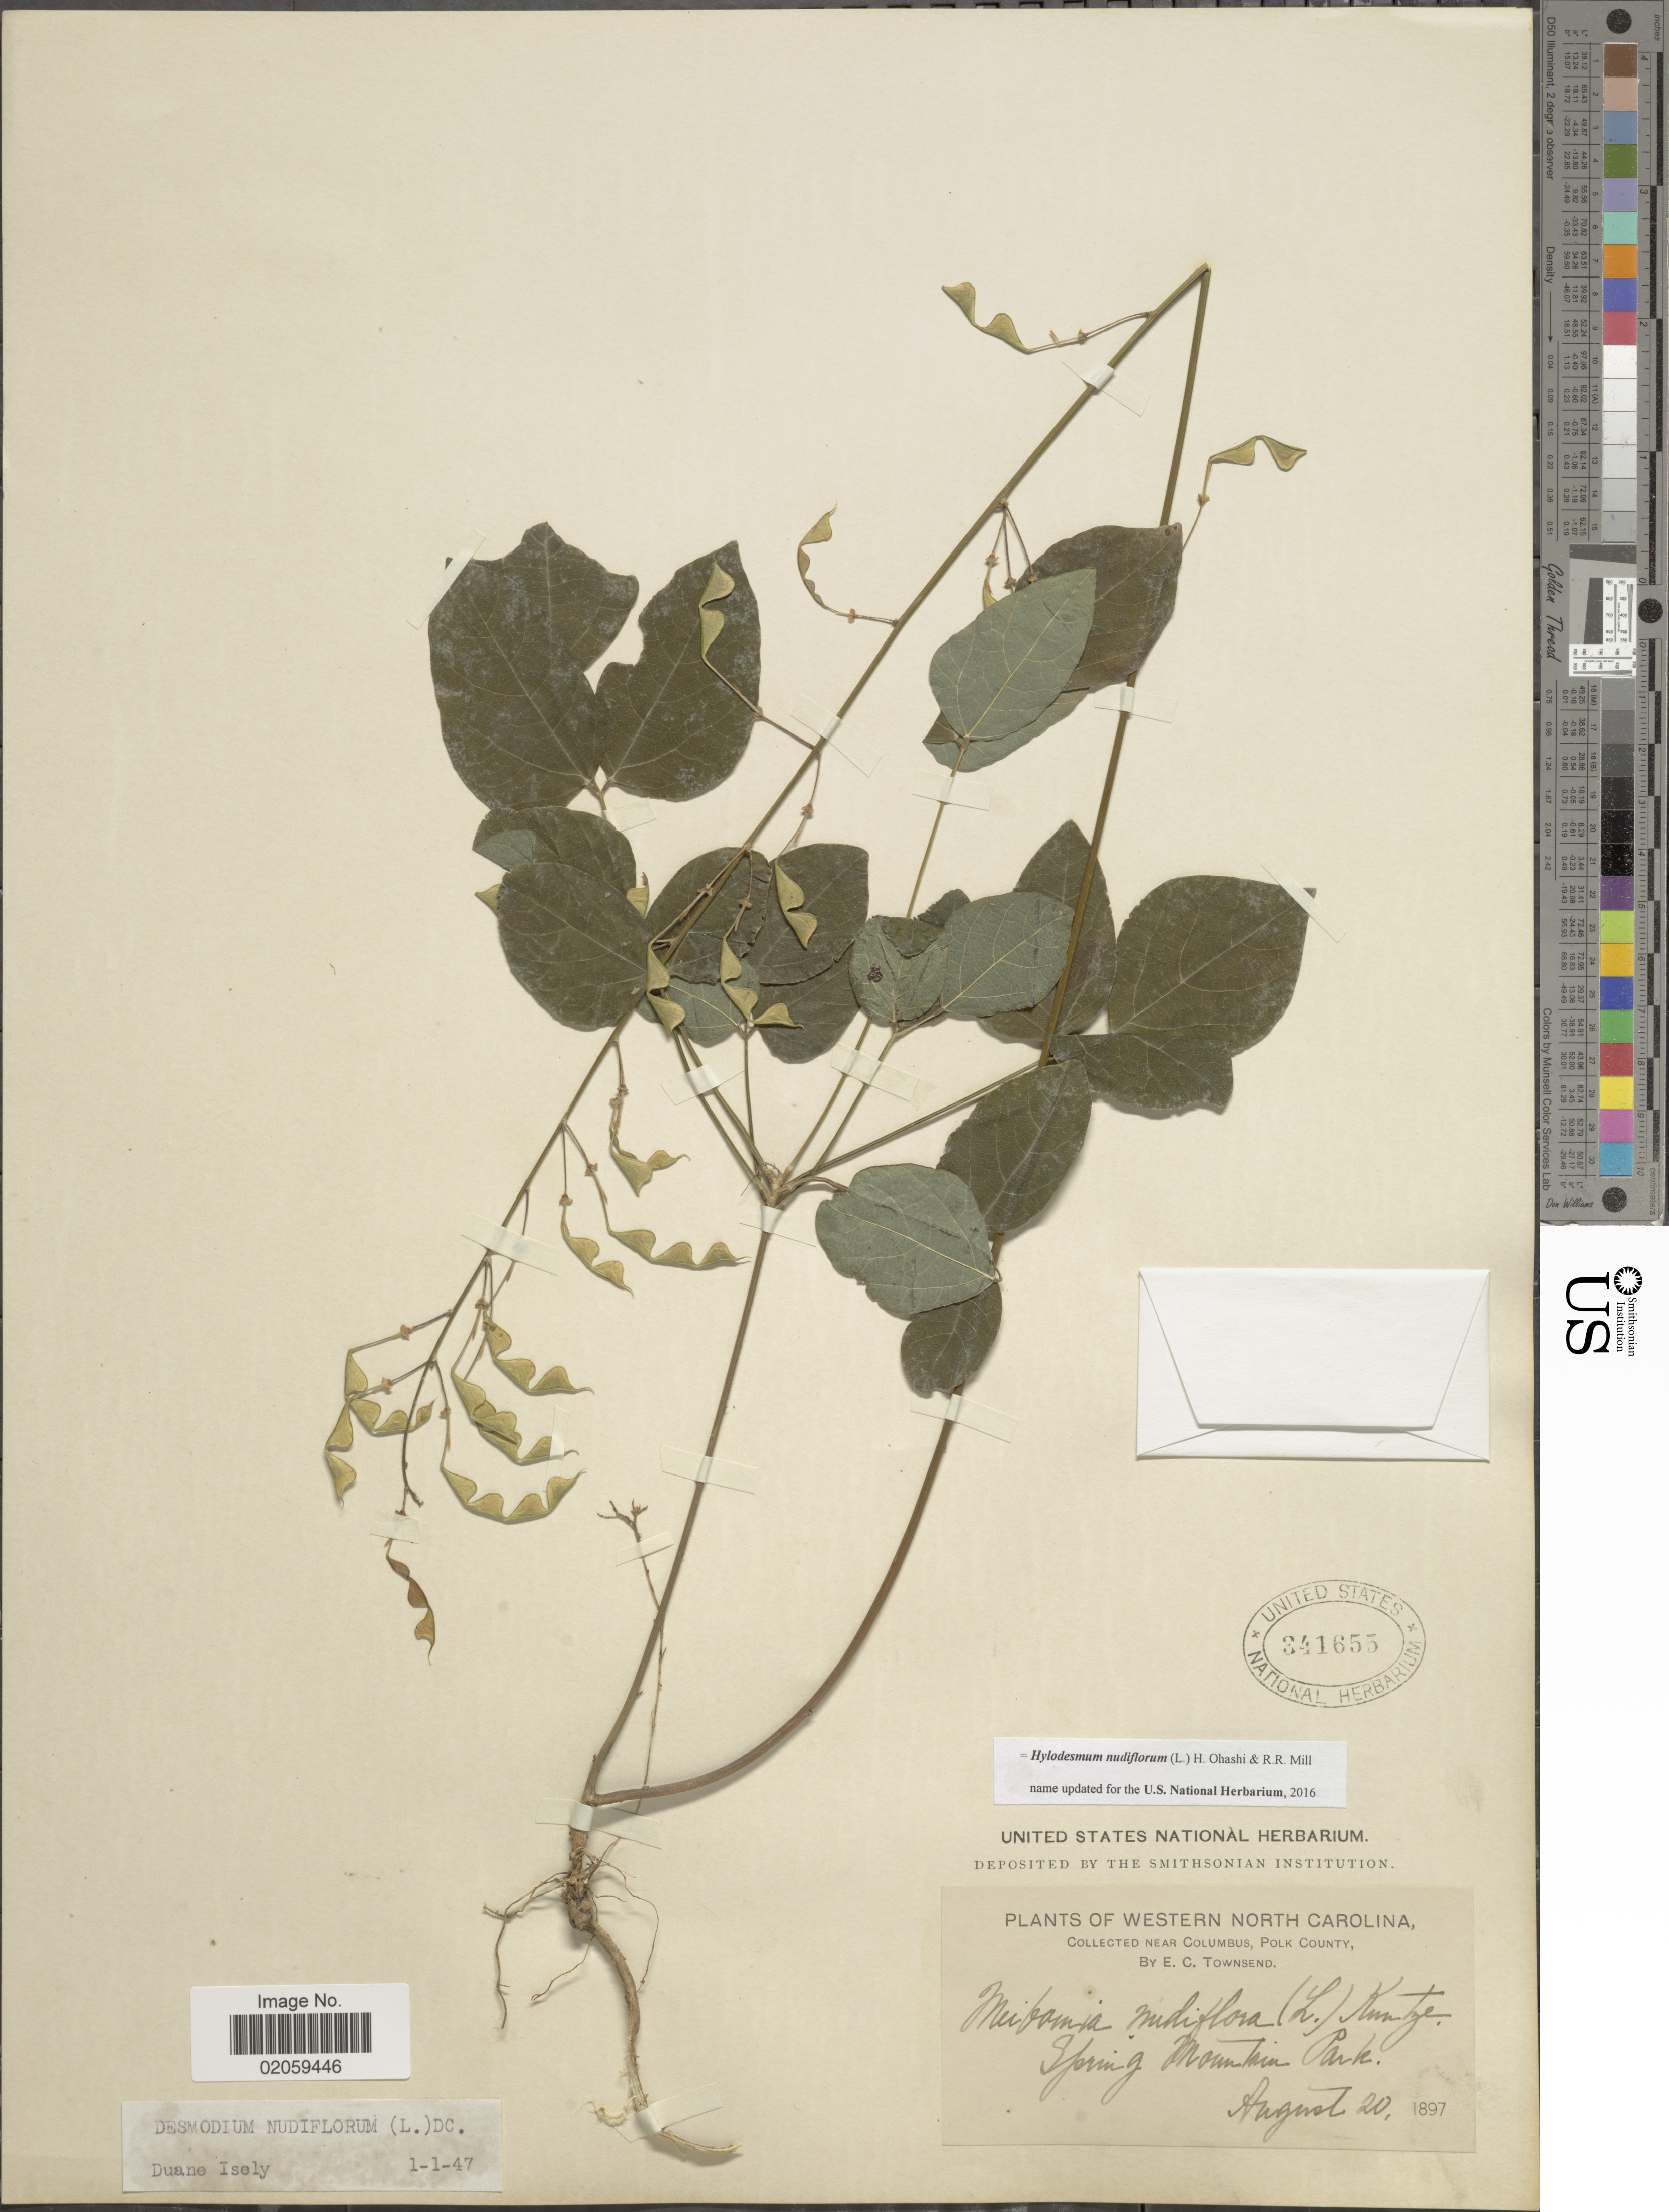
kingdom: Plantae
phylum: Tracheophyta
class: Magnoliopsida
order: Fabales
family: Fabaceae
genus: Hylodesmum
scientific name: Hylodesmum nudiflorum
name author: (L.) H. Ohashi & R.R. Mill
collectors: E. C. Townsend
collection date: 1897-08-20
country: United States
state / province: North Carolina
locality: Western North Carolina, near Columbus, Polk County, Spring Mountain Park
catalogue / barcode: US 341655